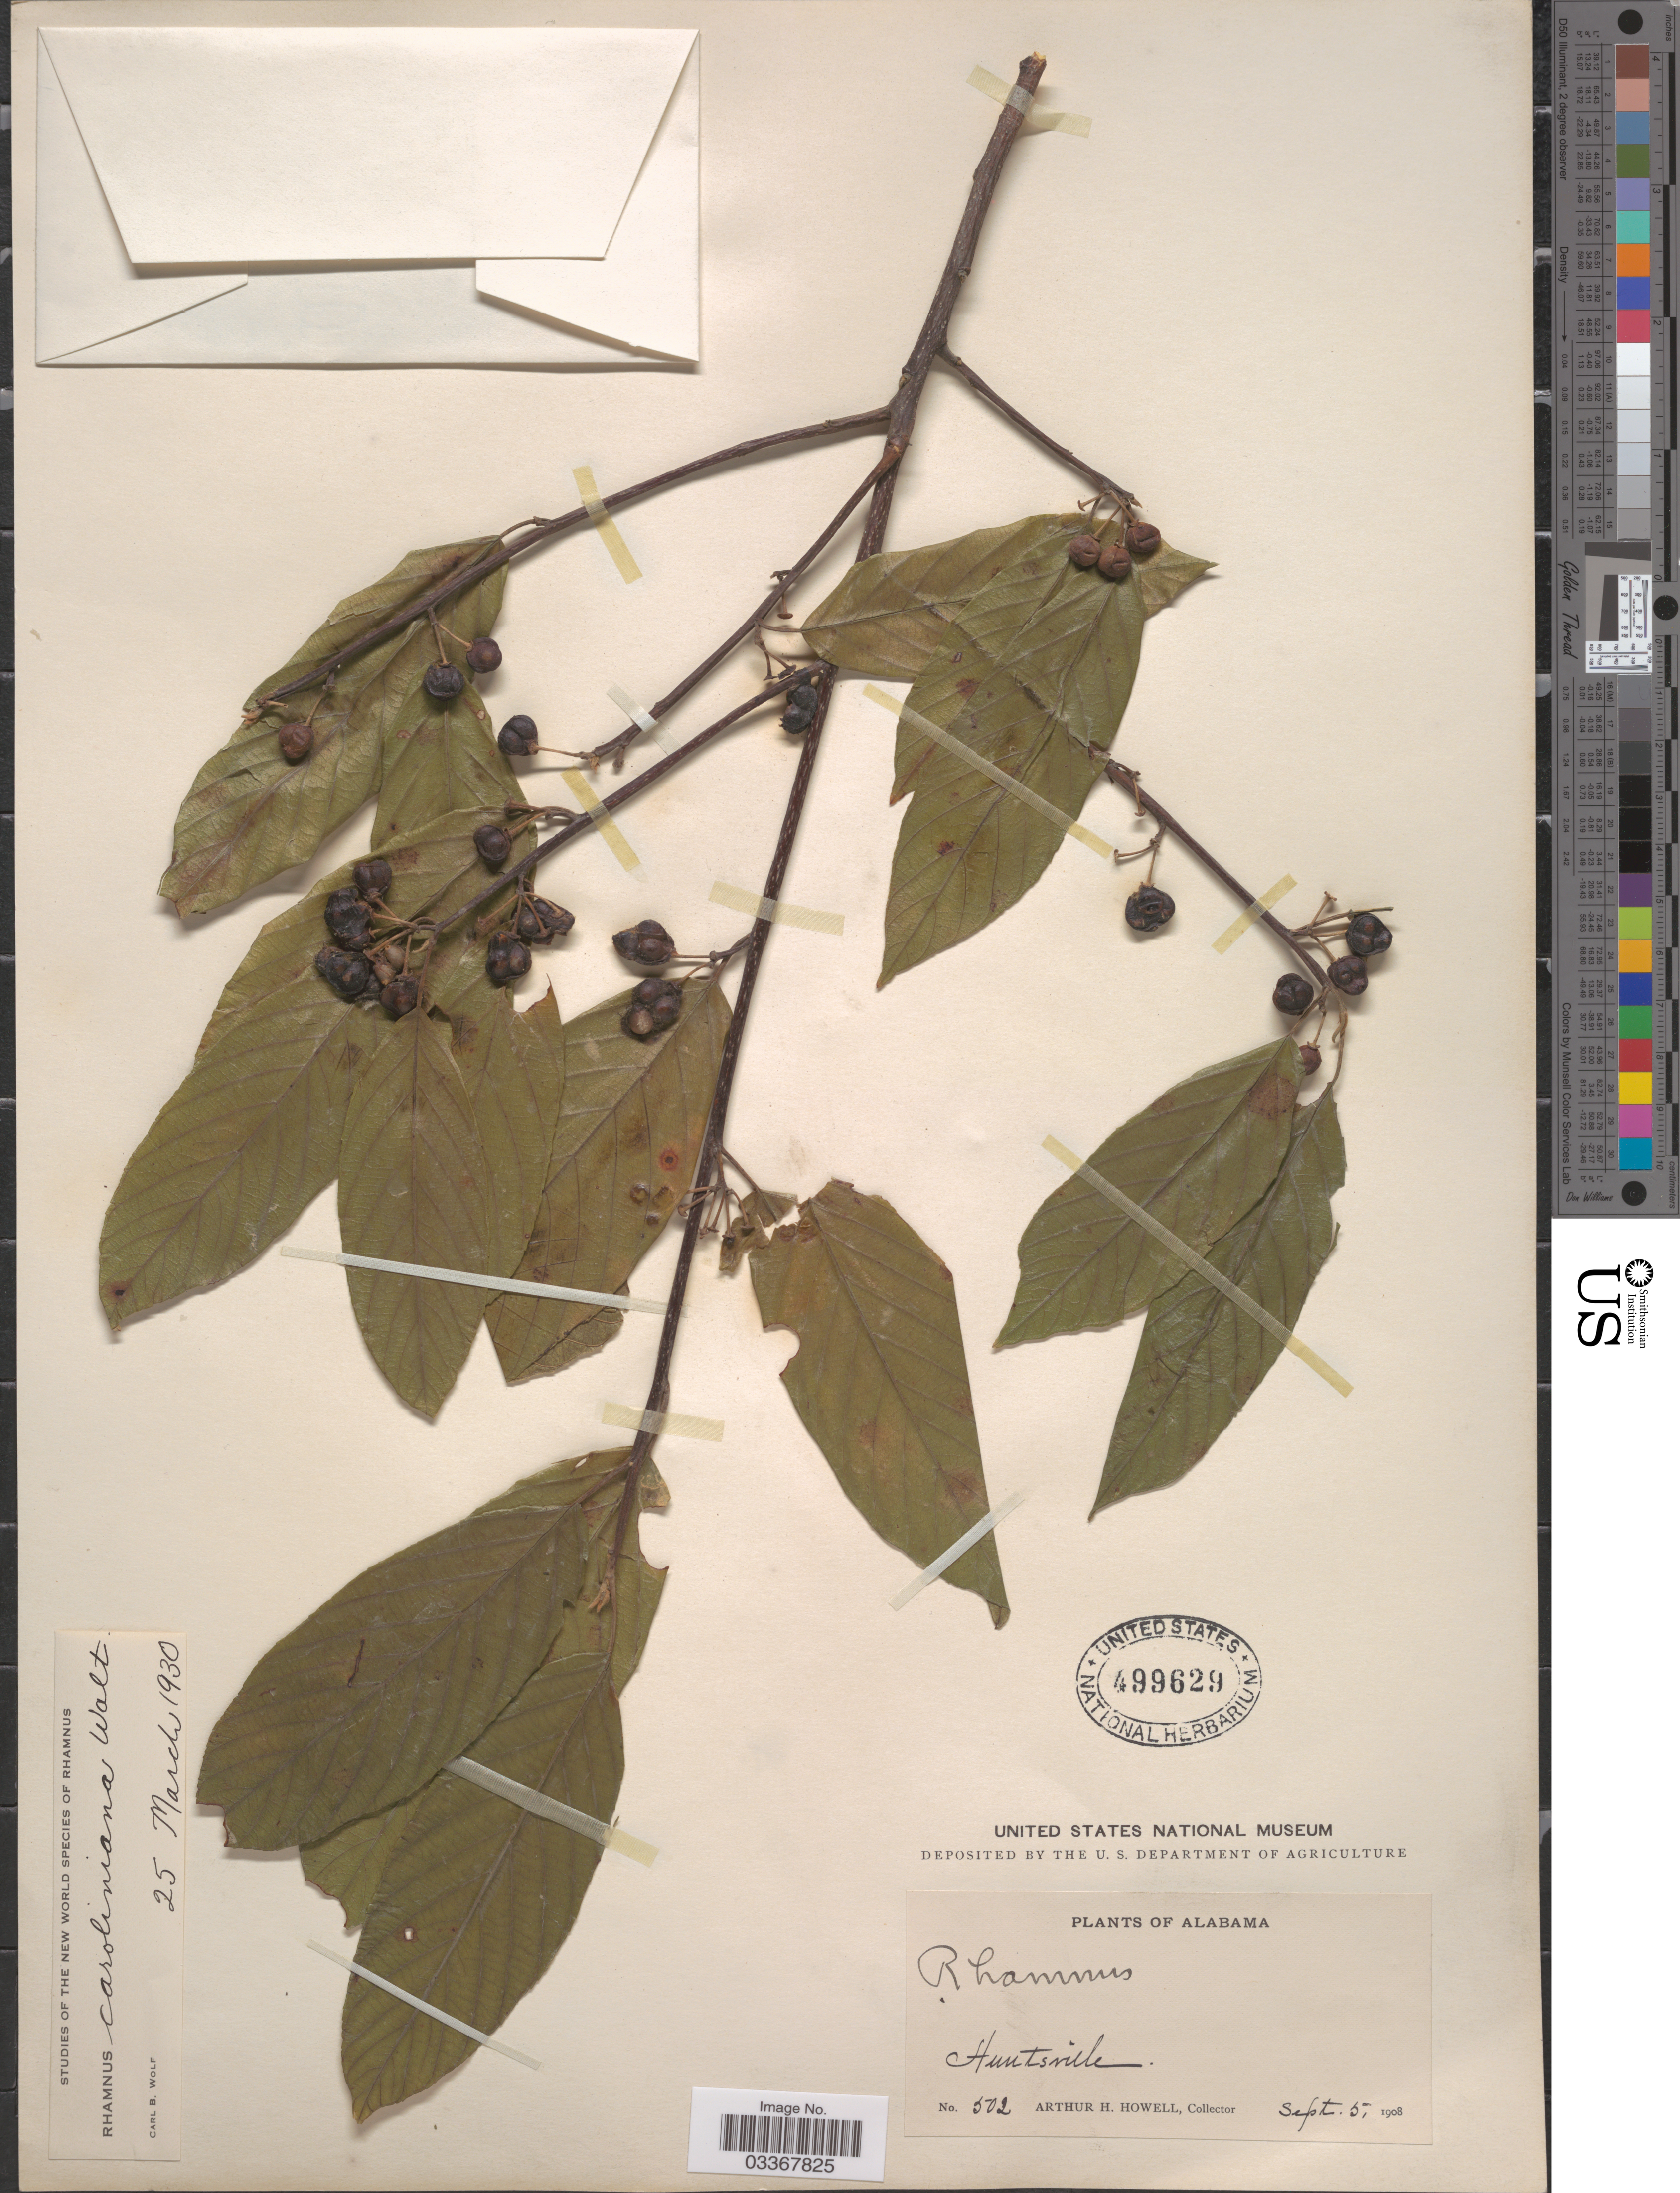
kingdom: Plantae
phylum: Tracheophyta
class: Magnoliopsida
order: Rosales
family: Rhamnaceae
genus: Frangula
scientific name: Frangula caroliniana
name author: (Walter) A. Gray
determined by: Strong, Mark T., (BOT), Smithsonian Institution - National Museum of Natural History (UNITED STATES)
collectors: A. Howell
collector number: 502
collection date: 1908-09-05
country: United States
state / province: Alabama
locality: Huntsville.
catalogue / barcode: US 499629